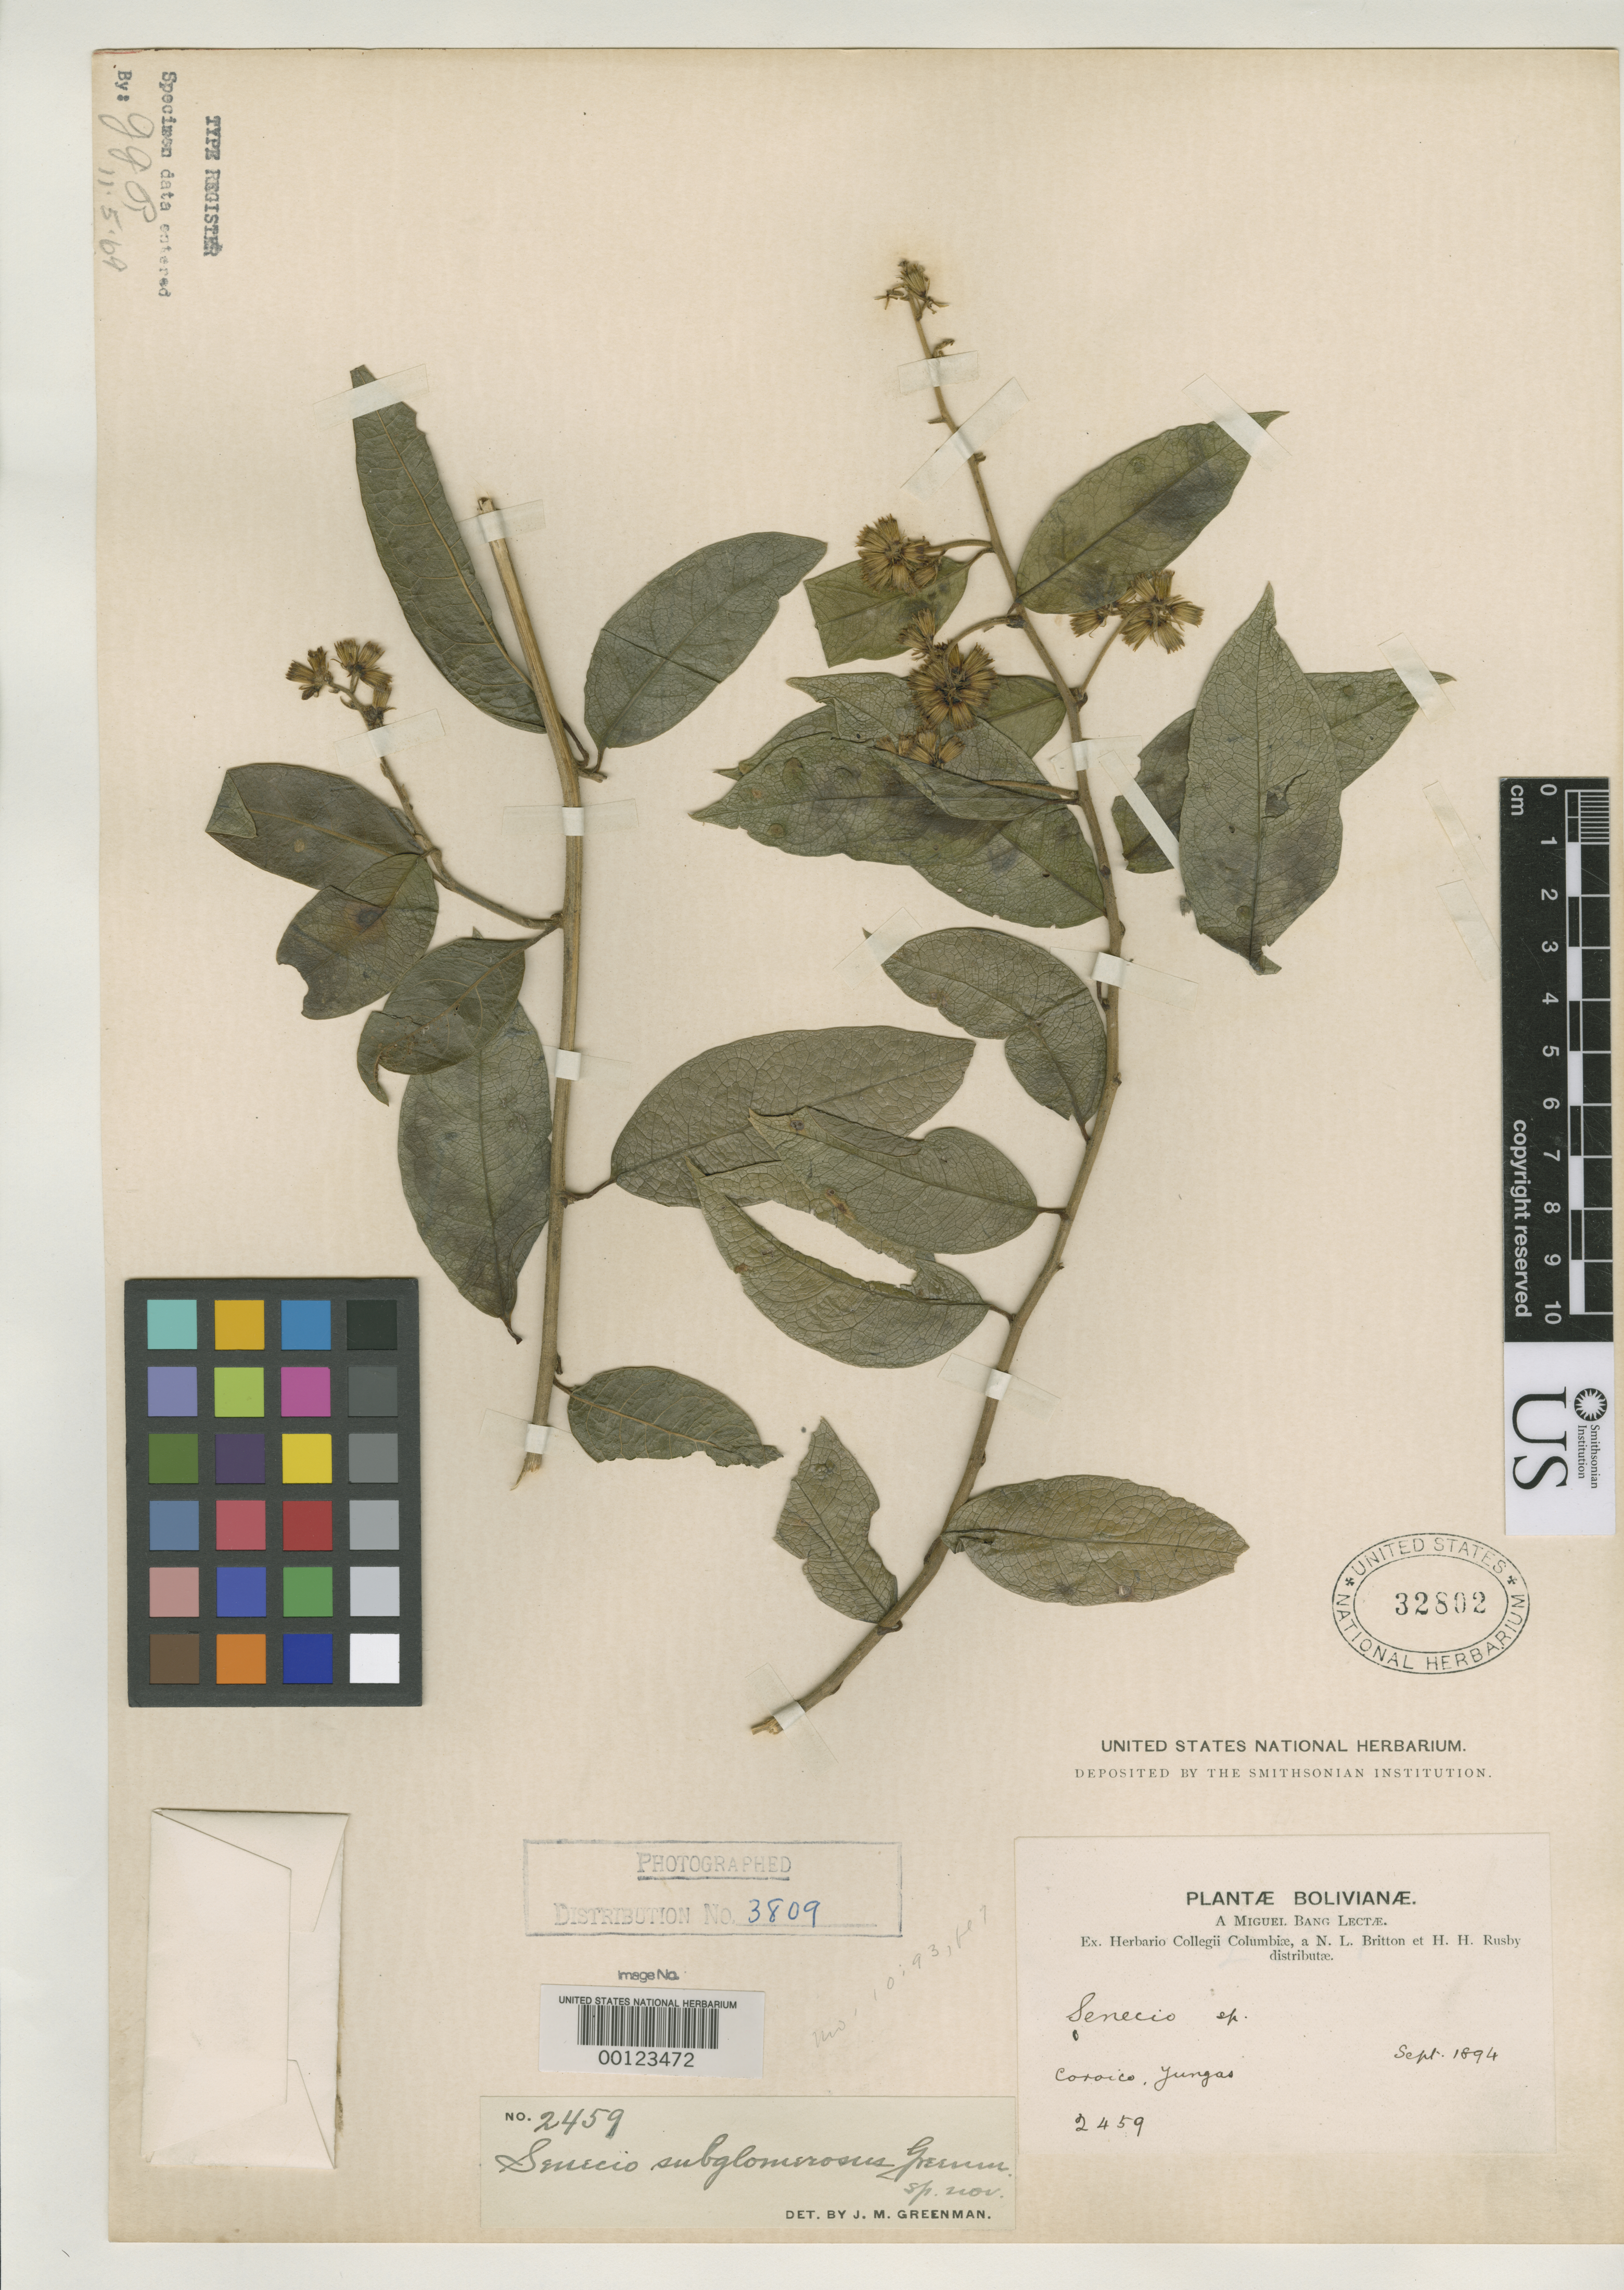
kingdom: Plantae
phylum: Tracheophyta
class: Magnoliopsida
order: Asterales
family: Asteraceae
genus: Senecio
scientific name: Senecio subglomerosus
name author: Greenm.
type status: Isotype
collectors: M. Bang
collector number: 2459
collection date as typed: Sep 1894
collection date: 1894-09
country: Bolivia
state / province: La Paz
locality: Coroico, Yungas.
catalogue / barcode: US 32802